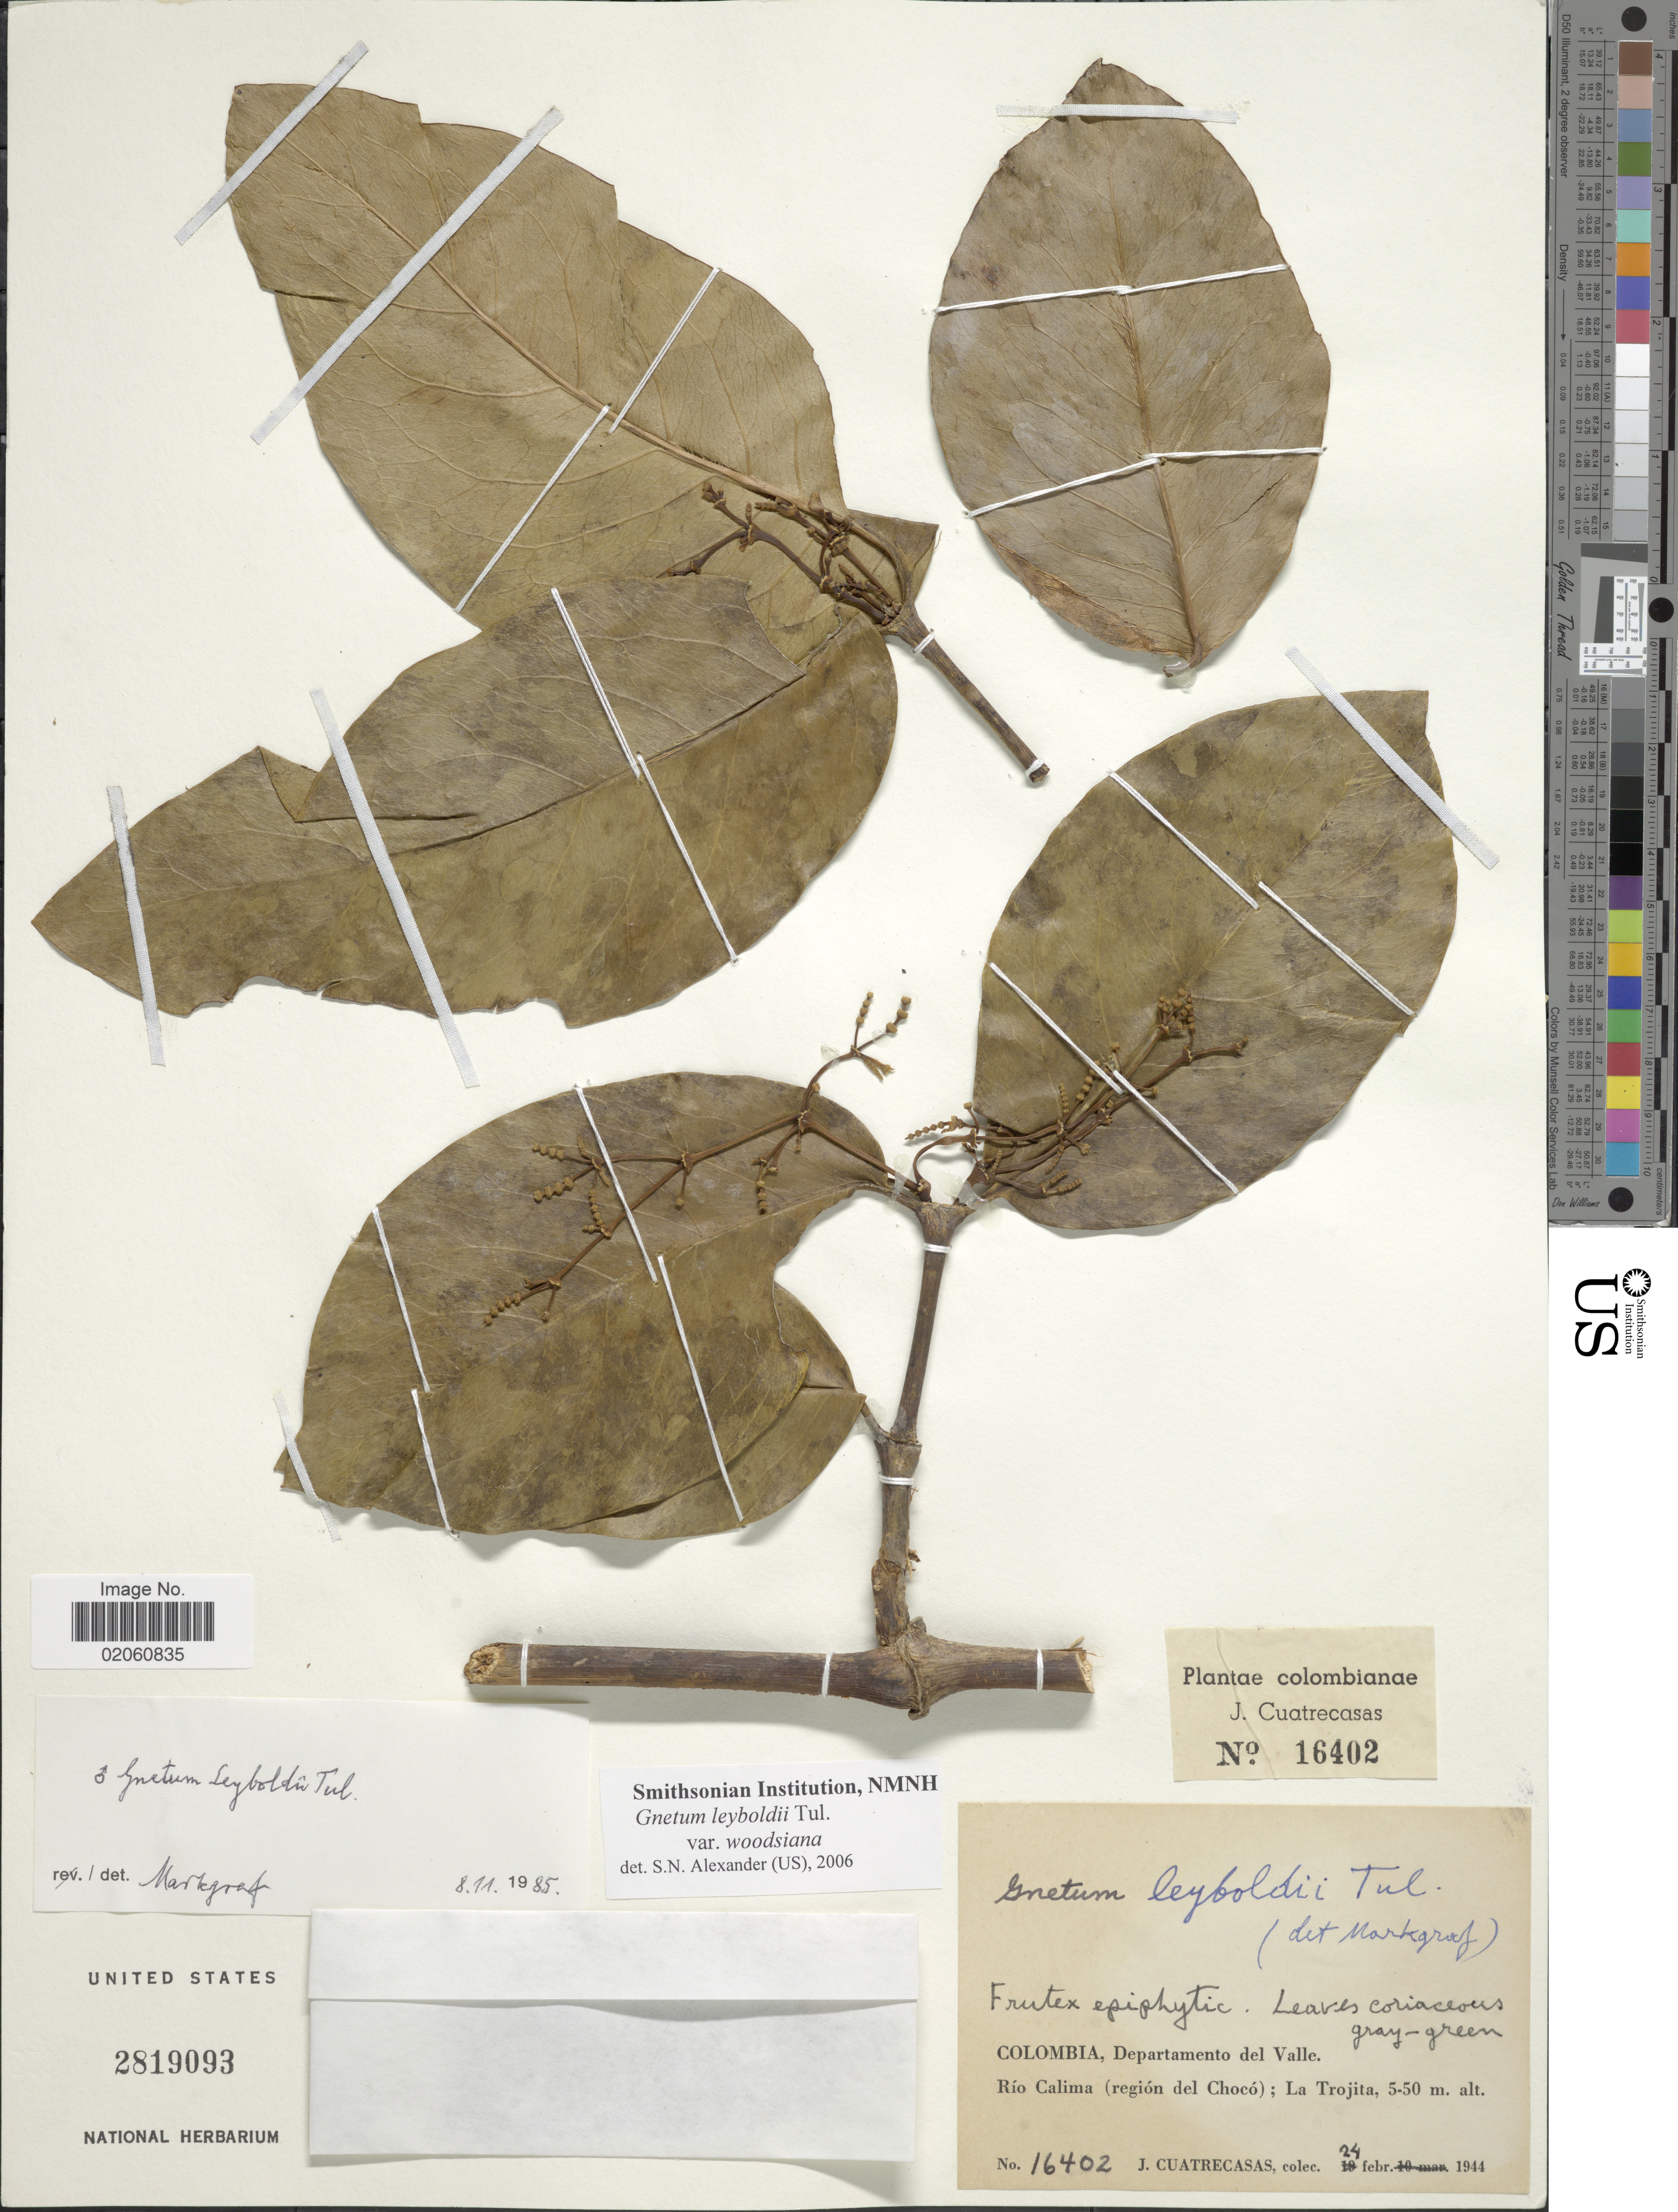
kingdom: Plantae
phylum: Tracheophyta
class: Gnetopsida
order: Gnetales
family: Gnetaceae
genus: Gnetum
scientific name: Gnetum leyboldii var. woodsonianum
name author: Markgr.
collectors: J. Cuatrecasas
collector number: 16402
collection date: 1944-02-24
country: Colombia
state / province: Valle del Cauca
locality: Departamento del Valle, Río Calima (región del Chocó); La Trojita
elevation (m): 5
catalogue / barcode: US 2819093